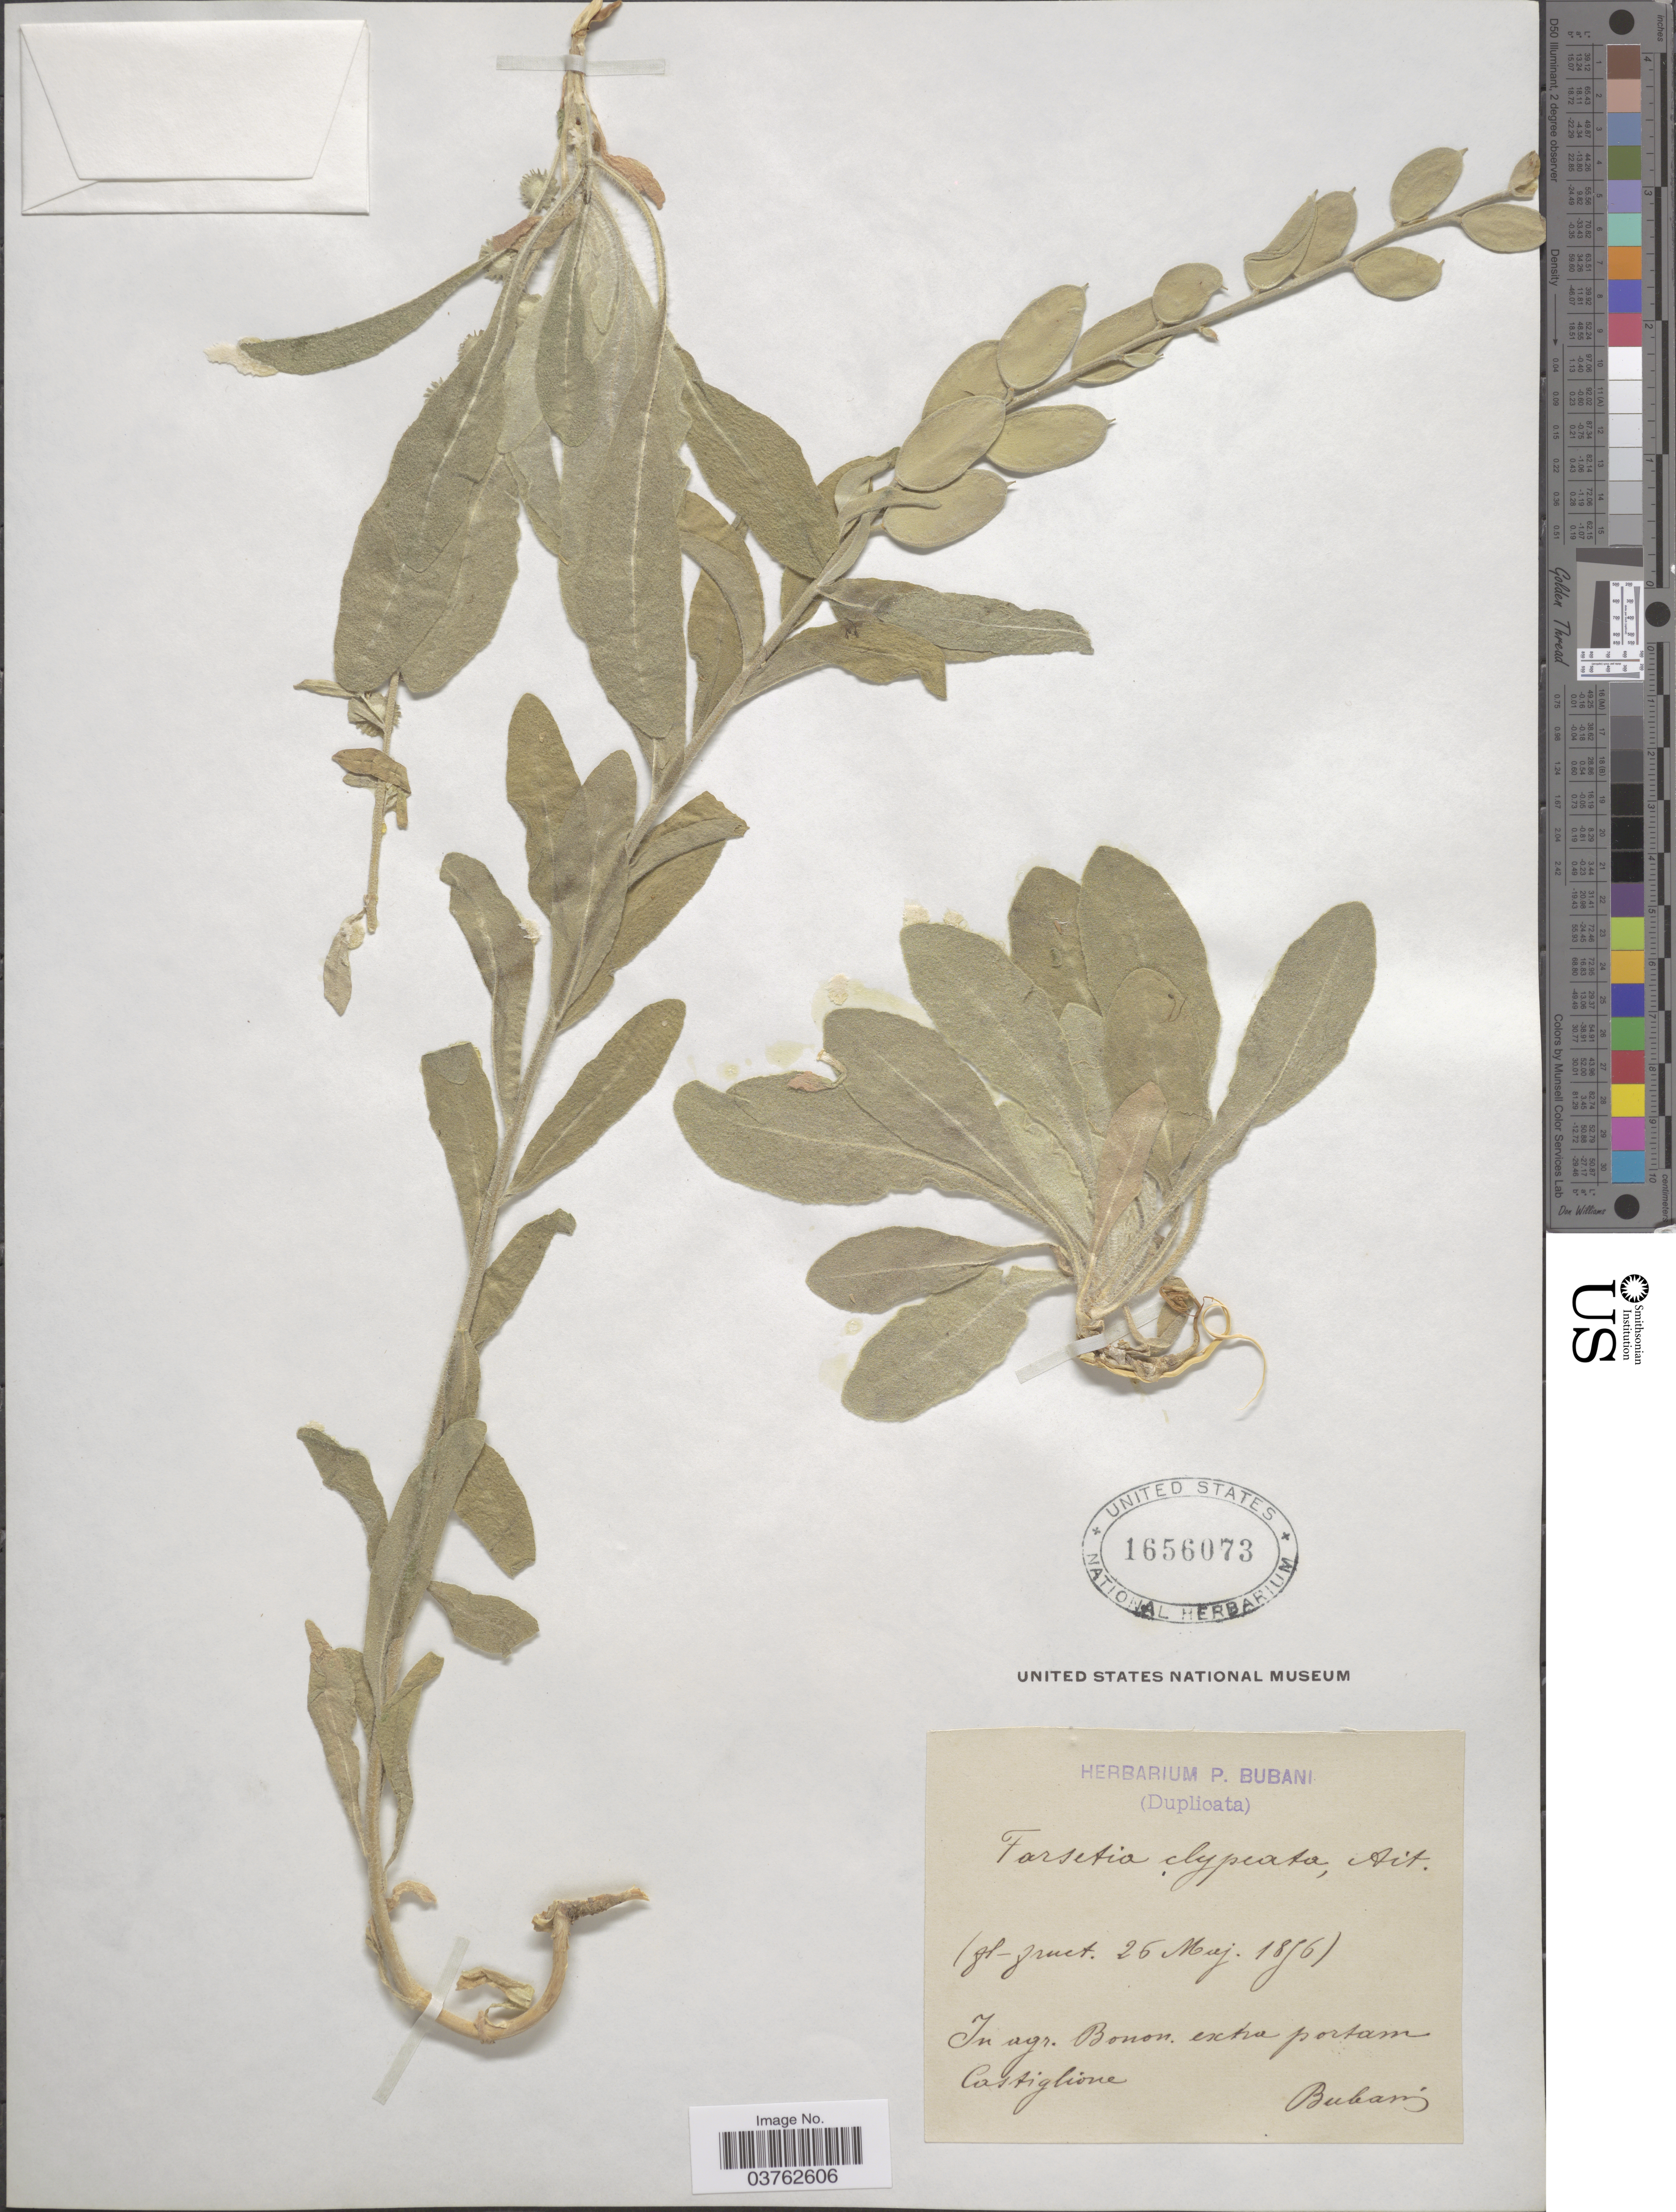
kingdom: Plantae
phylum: Tracheophyta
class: Magnoliopsida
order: Brassicales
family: Brassicaceae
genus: Fibigia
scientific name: Fibigia clypeata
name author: (L.) Medik.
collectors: P. Bubani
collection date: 1876-05-26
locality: In agr. Bonon. extra portam Castiglione.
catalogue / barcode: US 1656073